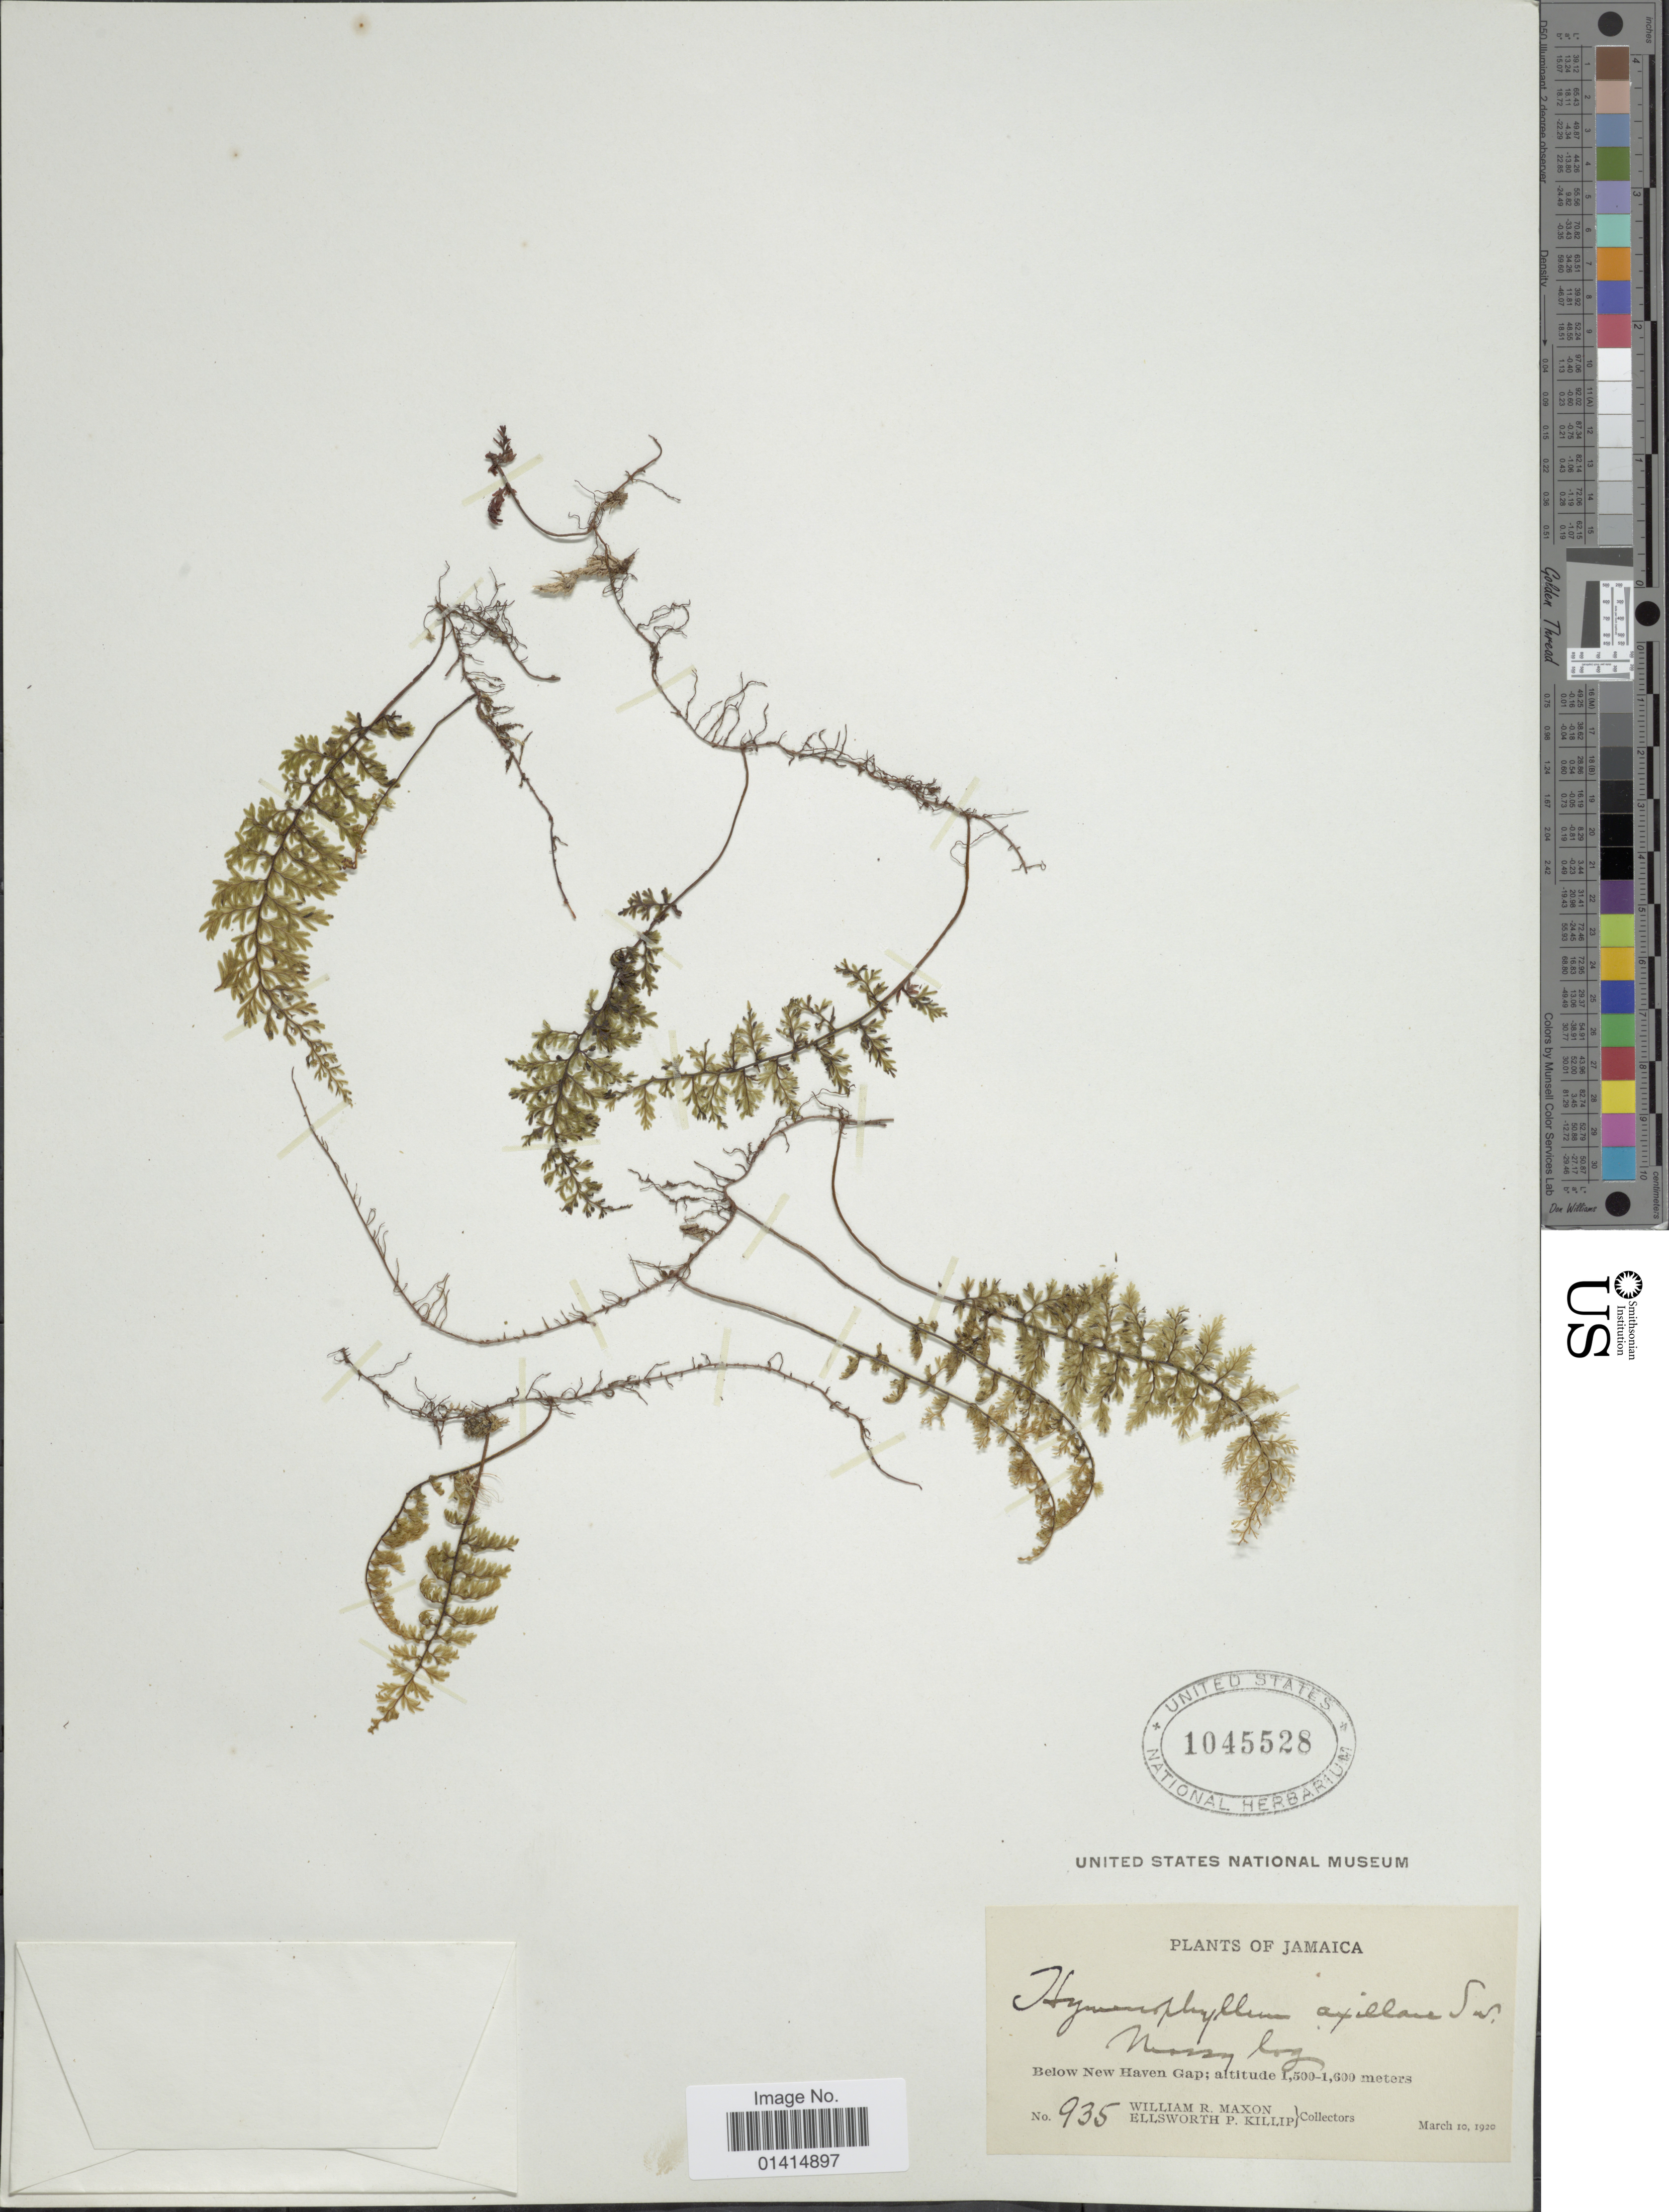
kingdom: Plantae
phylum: Tracheophyta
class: Polypodiopsida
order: Hymenophyllales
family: Hymenophyllaceae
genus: Hymenophyllum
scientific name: Hymenophyllum axillare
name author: Sw.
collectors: W. R. Maxon & E. P. Killip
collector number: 935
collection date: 1920-03-10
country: Jamaica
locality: Below New Haven Gap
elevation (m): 1500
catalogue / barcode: US 1045528